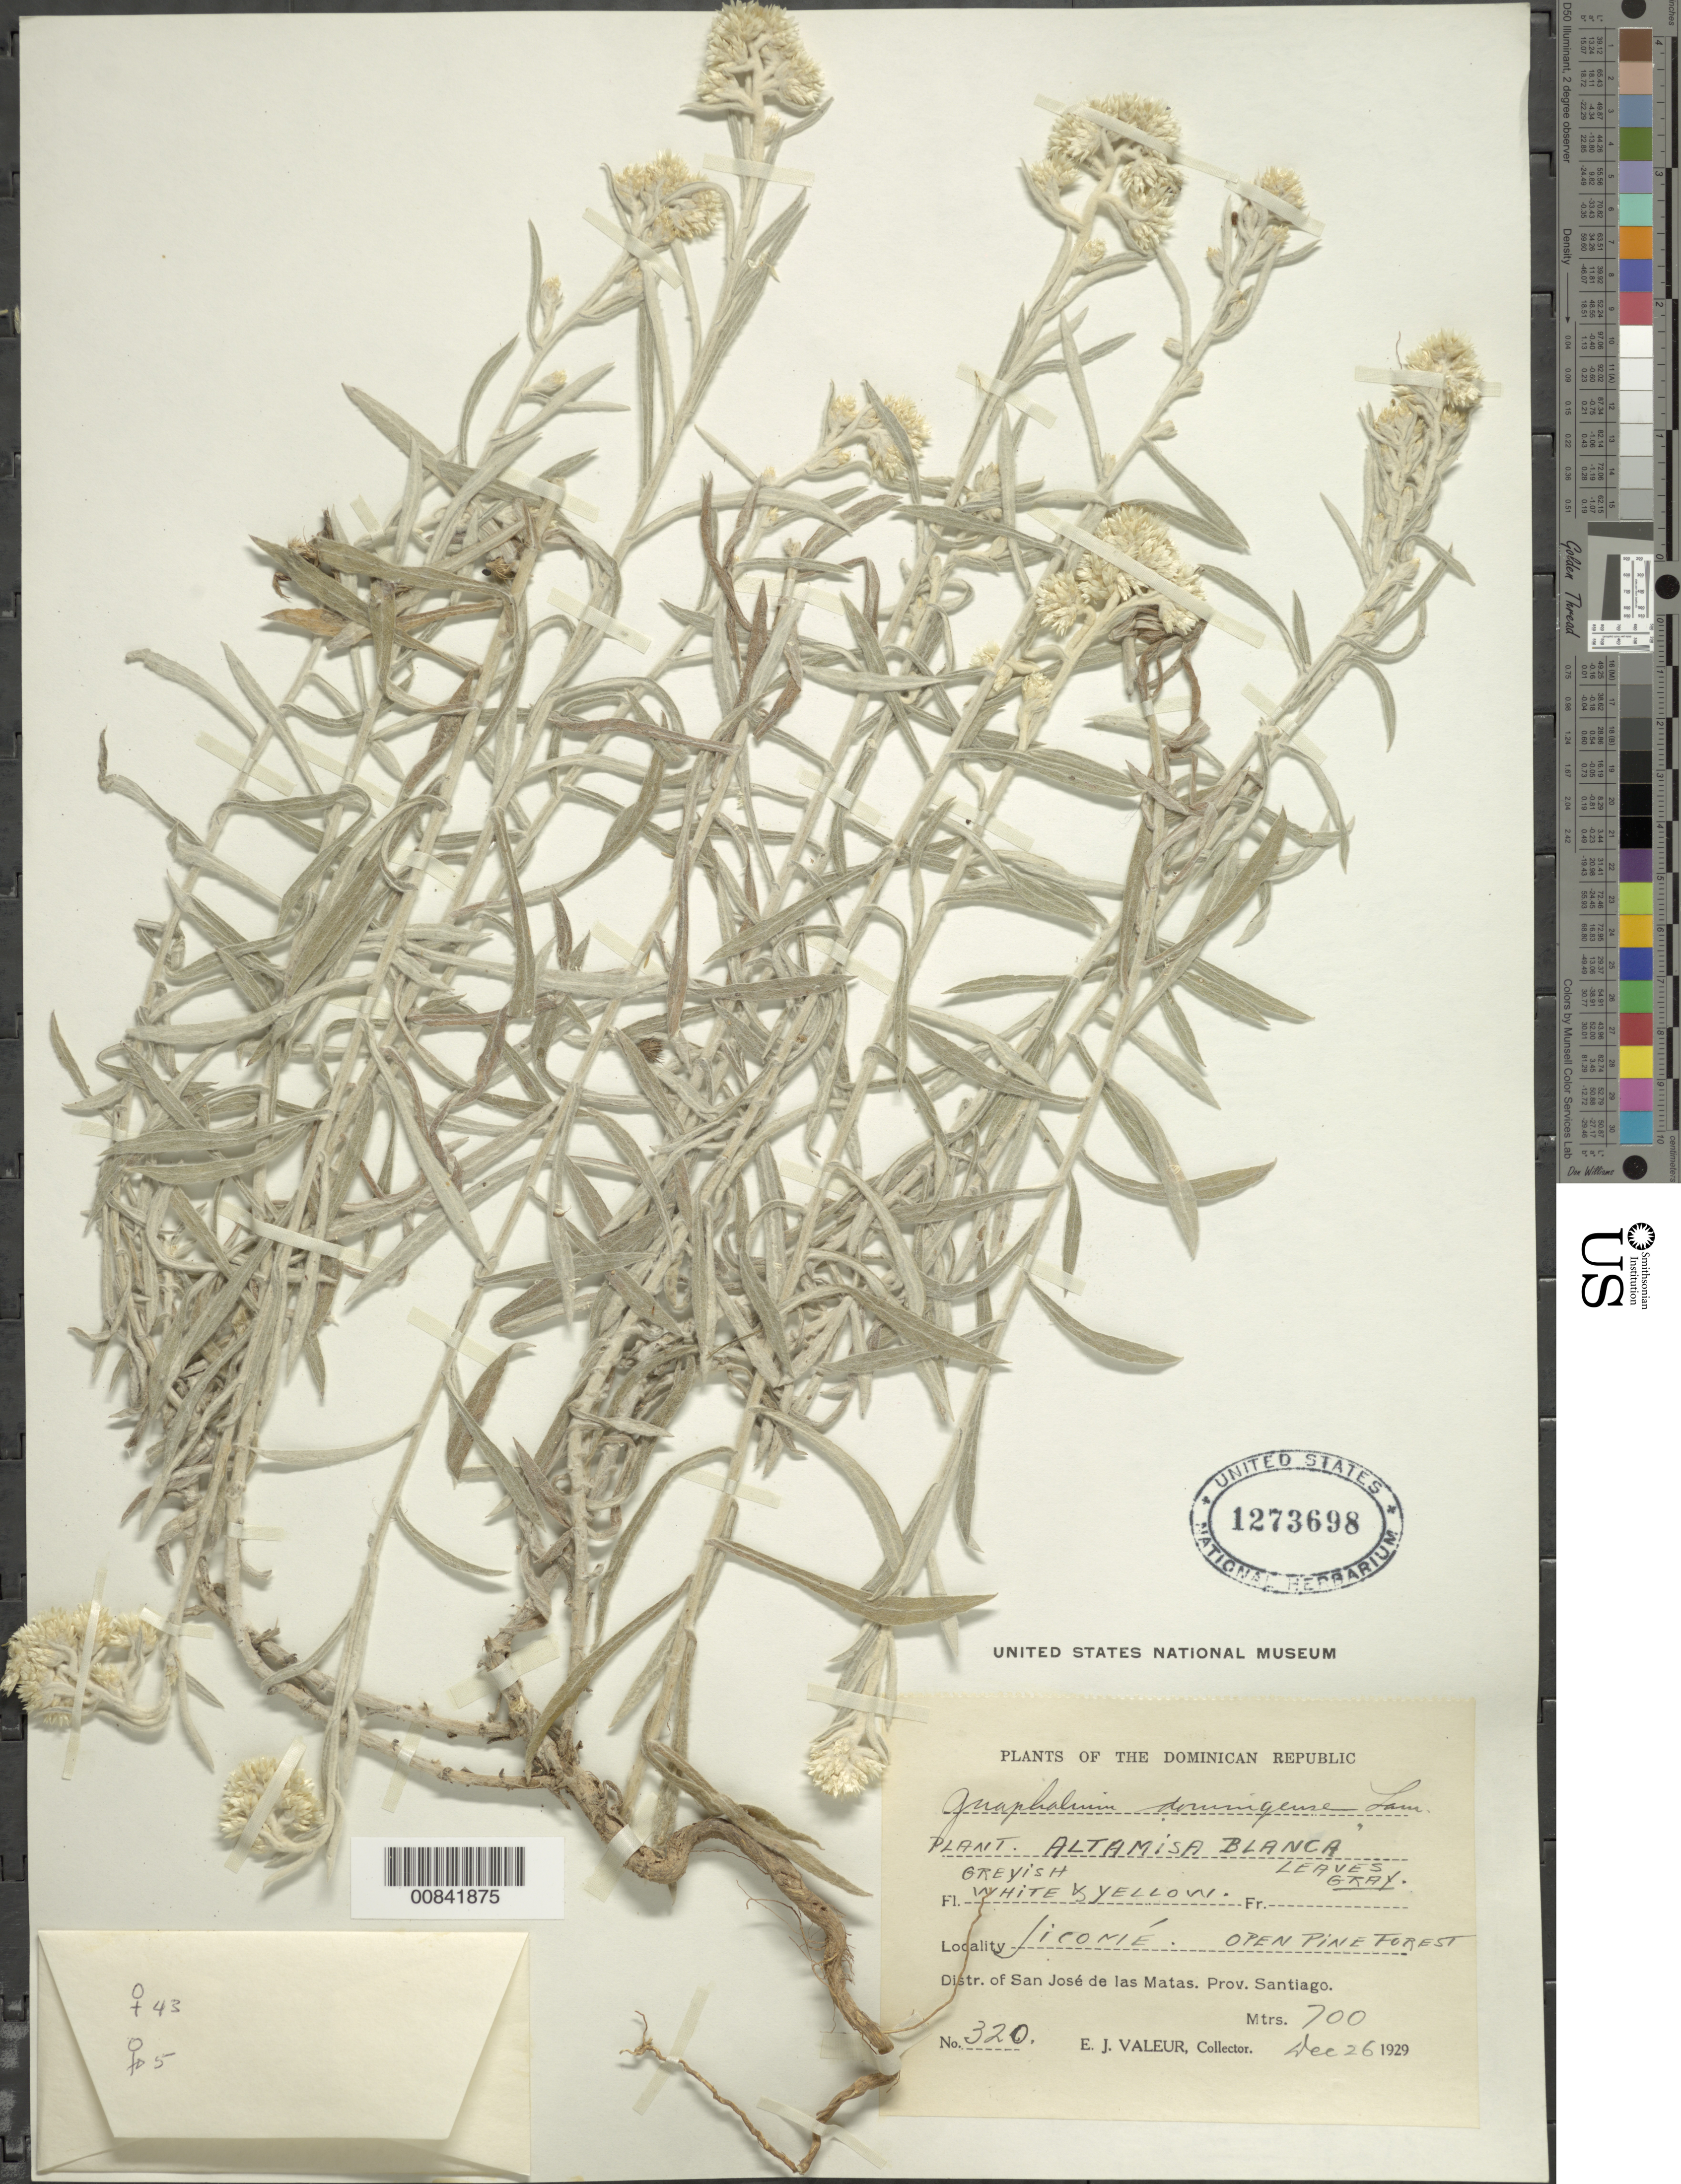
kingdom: Plantae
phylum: Tracheophyta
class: Magnoliopsida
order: Asterales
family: Asteraceae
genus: Pseudognaphalium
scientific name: Pseudognaphalium domingense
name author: (Lam.) Anderb.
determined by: Nesom, Guy L.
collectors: E. Valeur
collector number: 320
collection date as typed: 26 Dec 1929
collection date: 1929-12-26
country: Dominican Republic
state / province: Santiago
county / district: San José de las Matas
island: Hispaniola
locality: Jicomé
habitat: Open pine forest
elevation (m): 700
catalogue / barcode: US 1273698